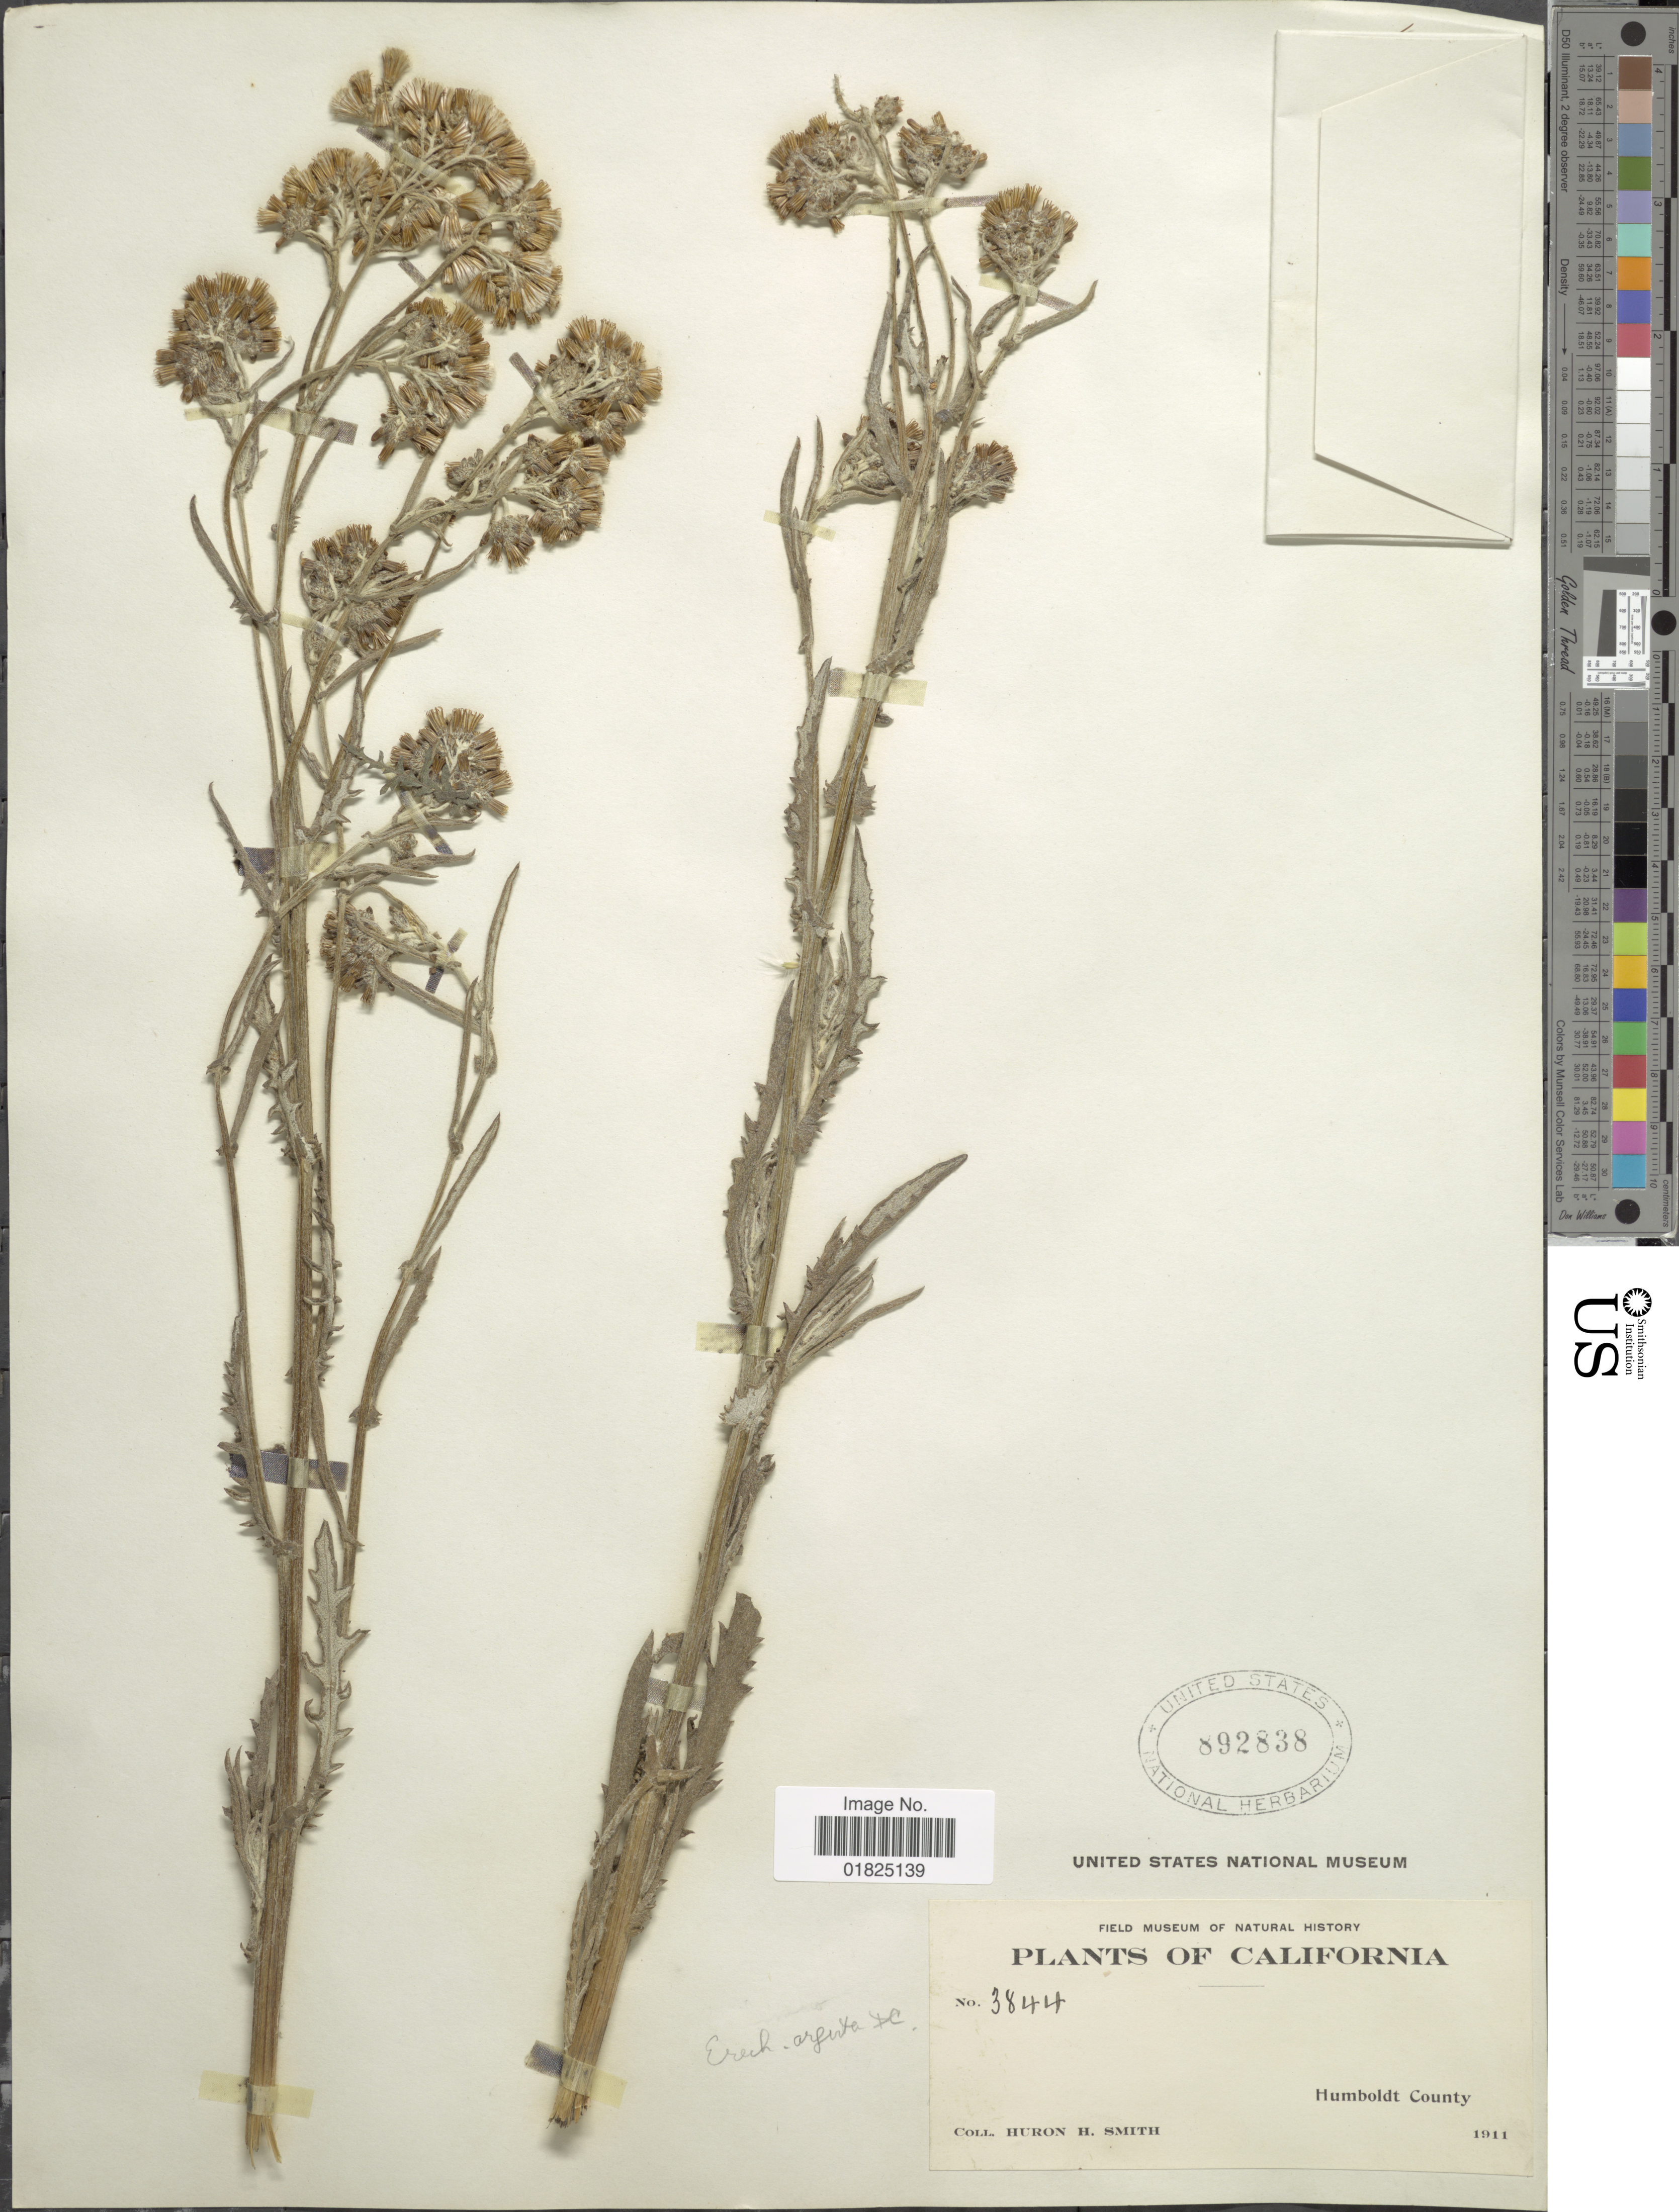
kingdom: Plantae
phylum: Tracheophyta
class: Magnoliopsida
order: Asterales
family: Asteraceae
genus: Erechtites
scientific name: Erechtites argutus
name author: (A. Rich.) DC.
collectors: Huron H. Smith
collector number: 3844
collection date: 1911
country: United States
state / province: California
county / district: Humboldt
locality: Humboldt County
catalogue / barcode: US 892838